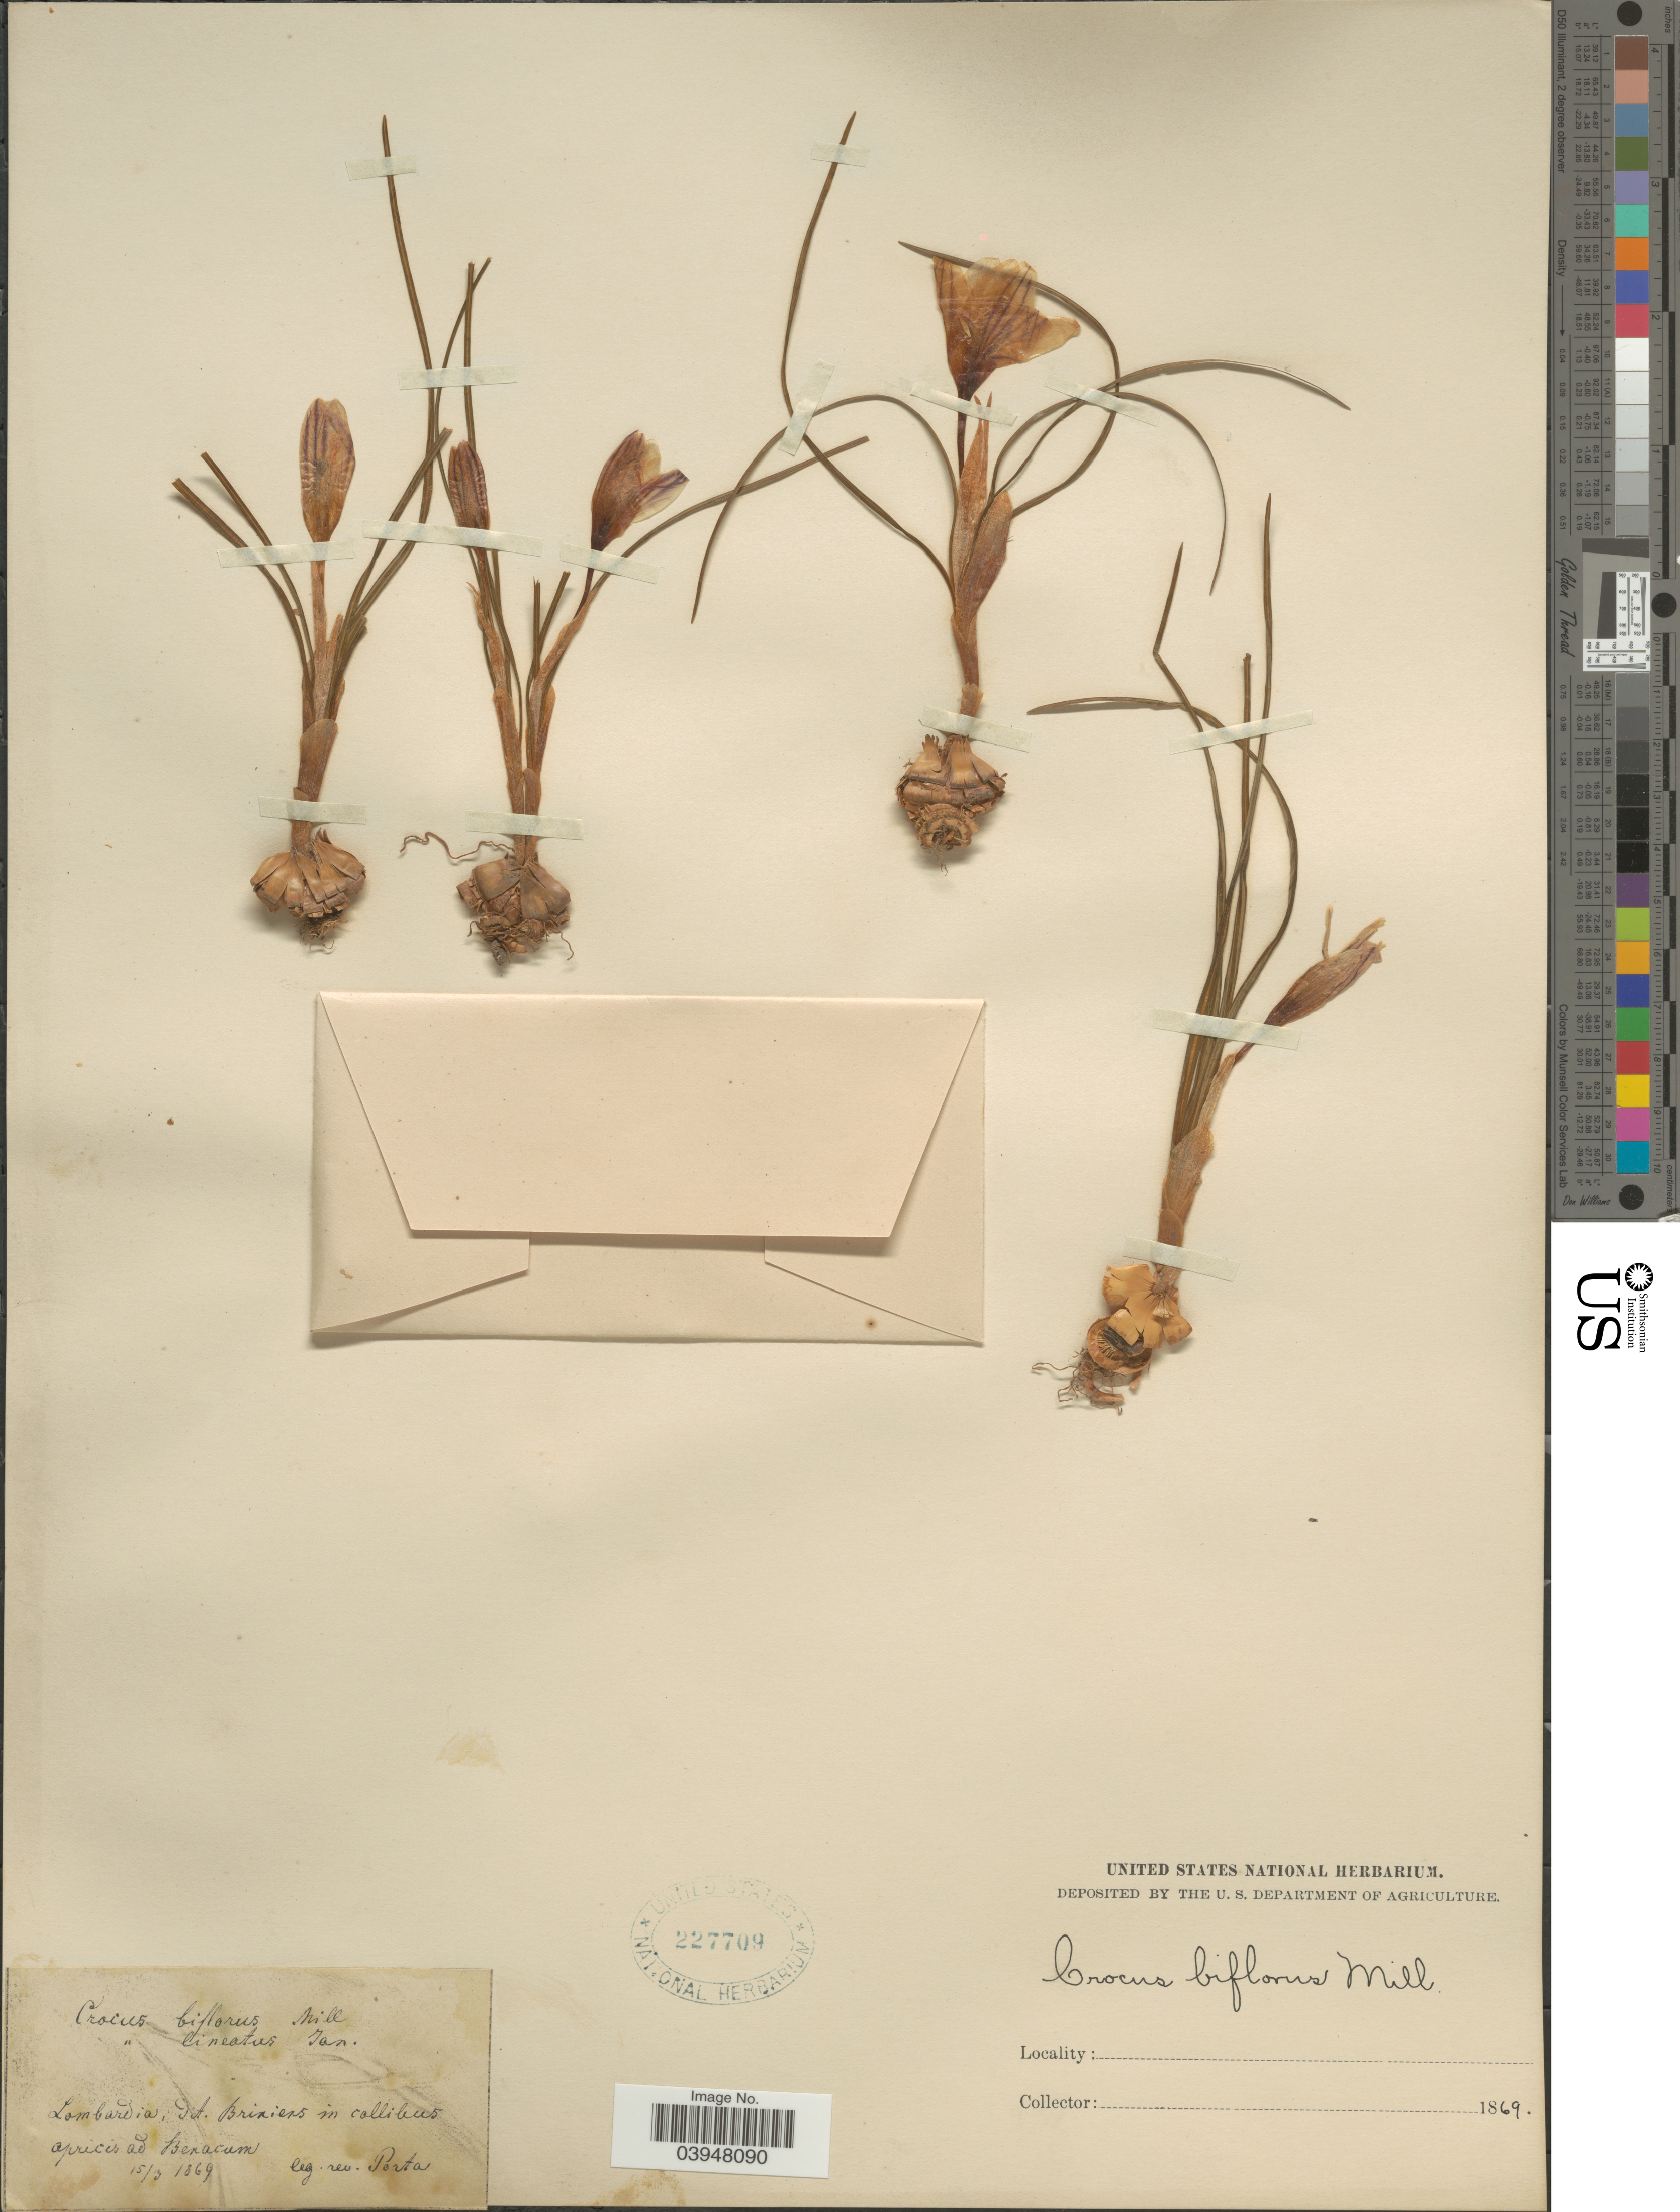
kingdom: Plantae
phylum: Tracheophyta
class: Liliopsida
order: Asparagales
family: Iridaceae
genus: Crocus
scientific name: Crocus biflorus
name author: Mill.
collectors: -- Porta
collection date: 1869-03-15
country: Italy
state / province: Lombardy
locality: Lombardia, It. Briniens [interpreted] in collibus apricis ad Benacum.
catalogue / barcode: US 227709